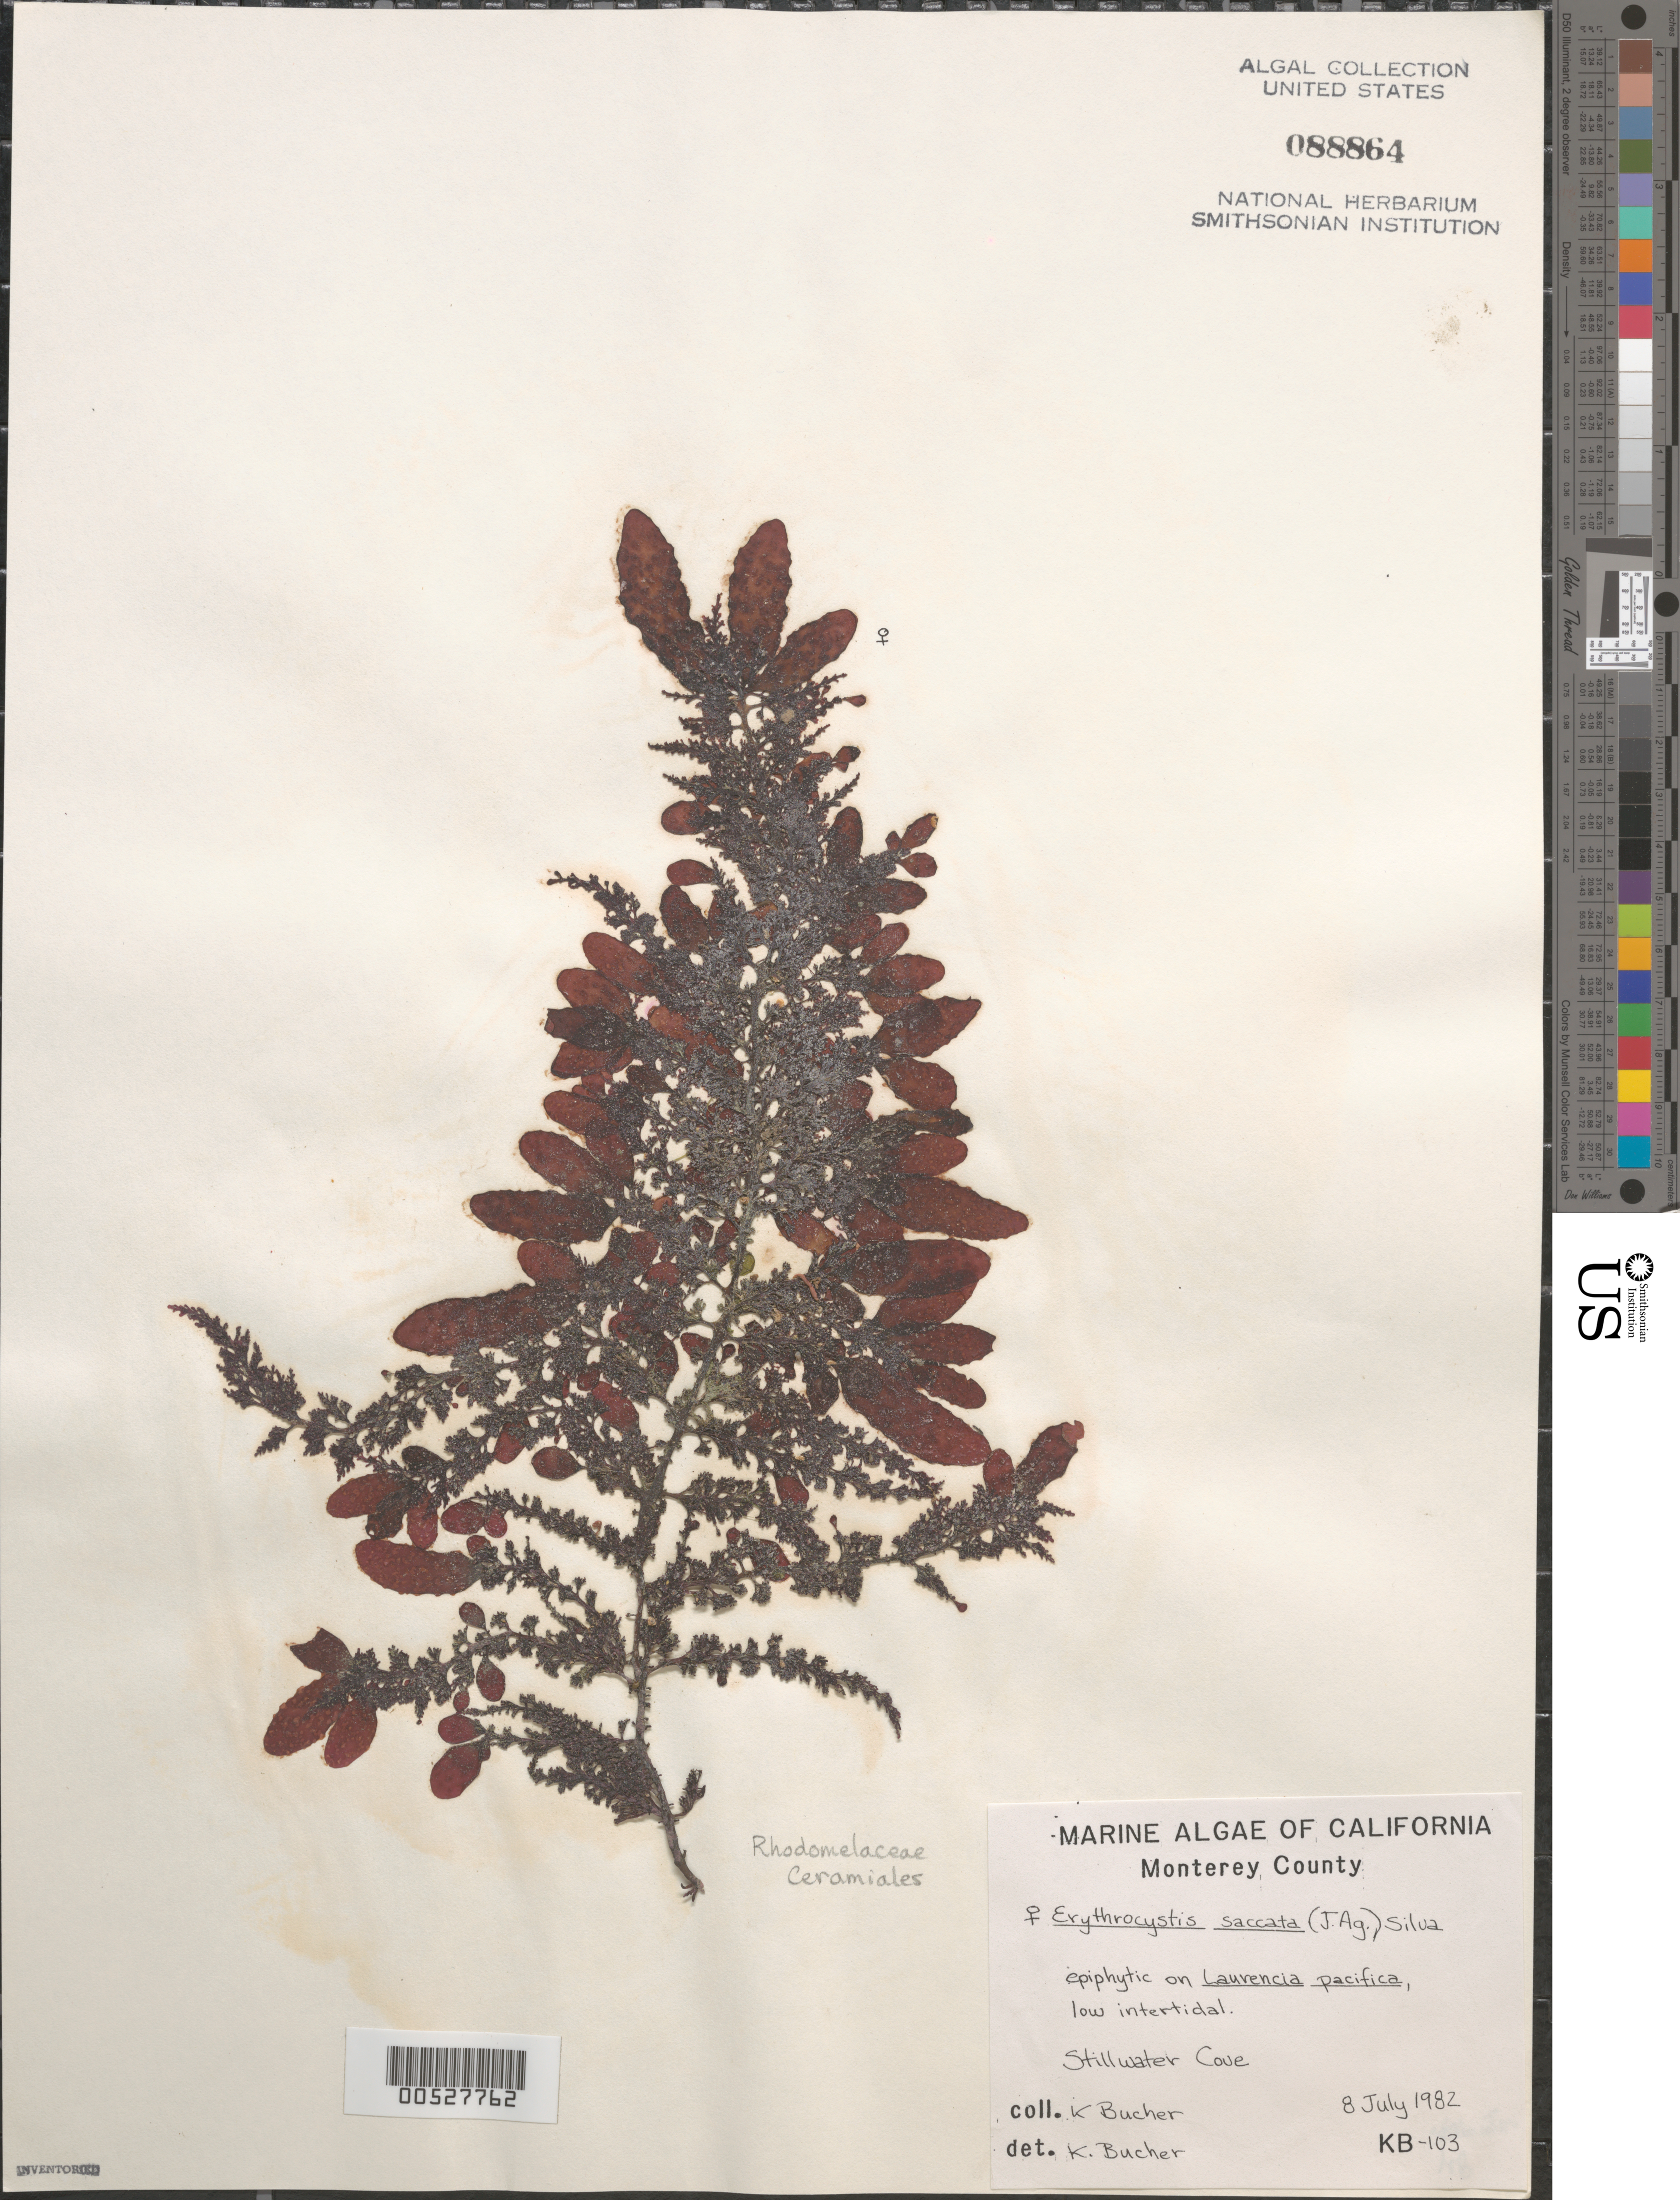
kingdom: Plantae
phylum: Rhodophyta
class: Florideophyceae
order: Ceramiales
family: Rhodomelaceae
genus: Erythrocystis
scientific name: Erythrocystis saccata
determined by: Bucher, Katina E.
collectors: K. E. Bucher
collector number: KB-103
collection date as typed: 08 Jul 1982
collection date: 1982-07-08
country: United States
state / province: California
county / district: Monterey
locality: Stillwater Cove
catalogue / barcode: US 88864